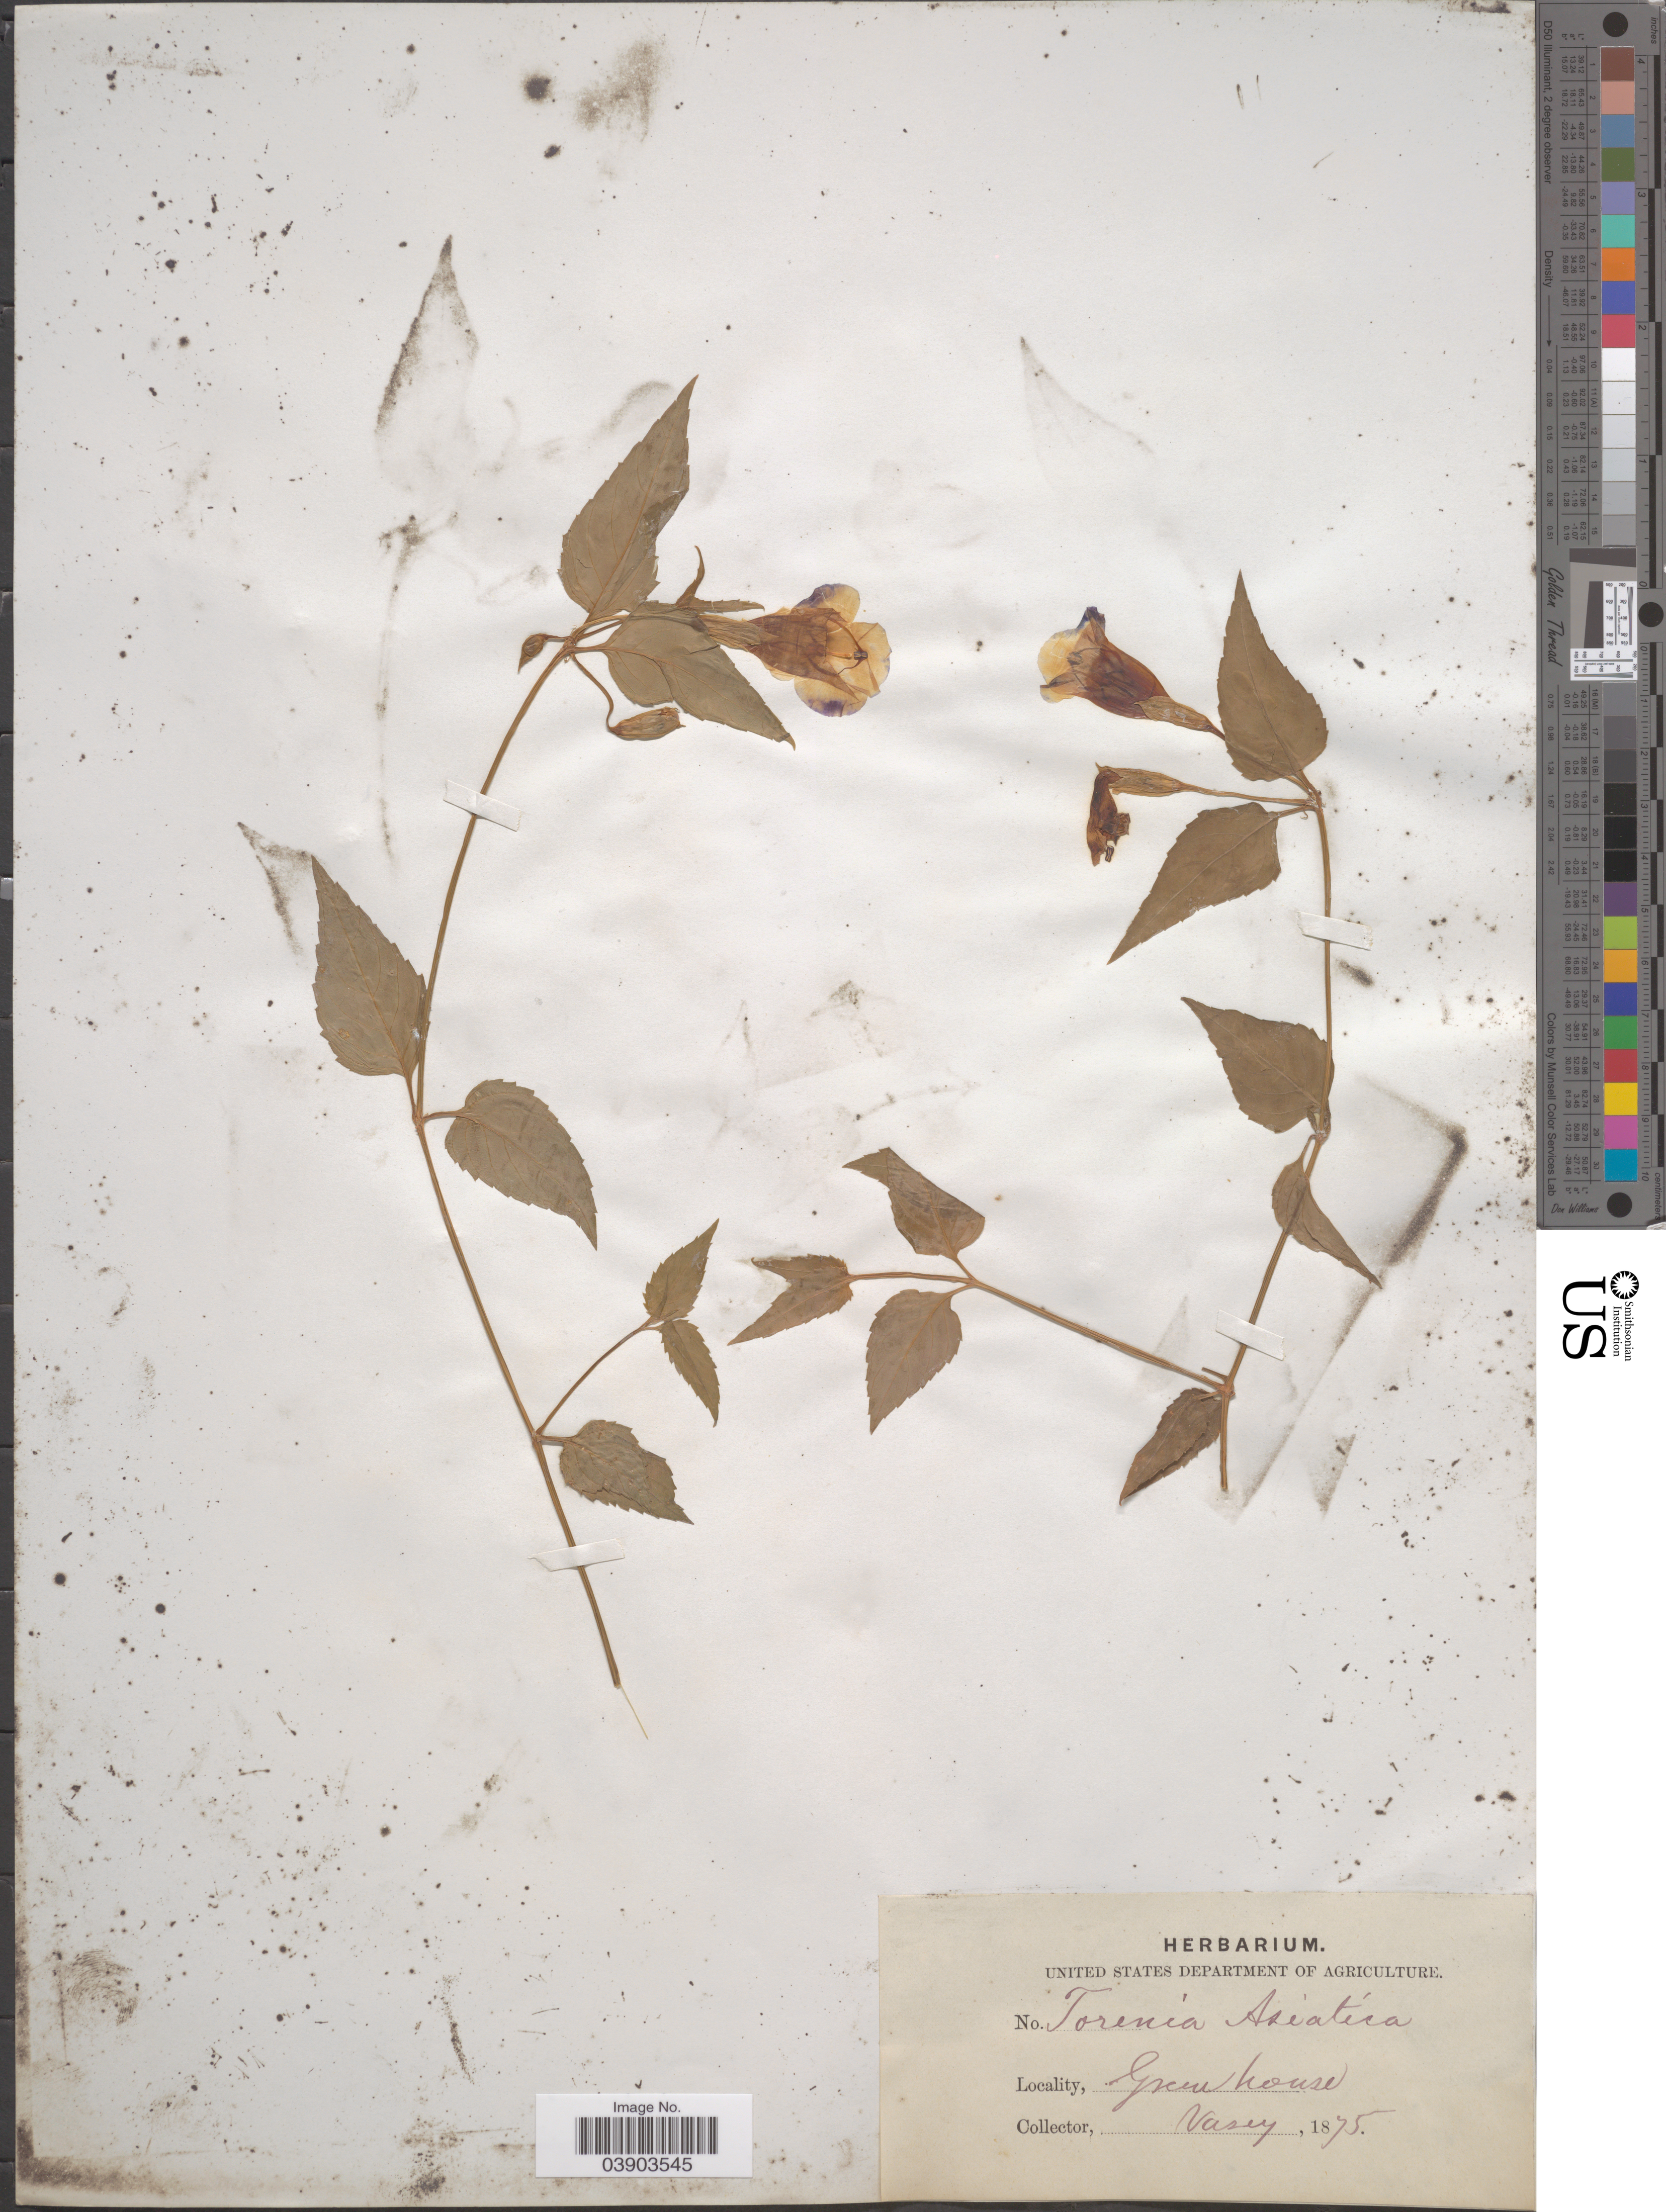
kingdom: Plantae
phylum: Tracheophyta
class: Magnoliopsida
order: Lamiales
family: Linderniaceae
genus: Torenia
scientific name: Torenia asiatica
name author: L.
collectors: Vasey, --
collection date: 1875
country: United States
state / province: District of Columbia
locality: Greenhouse.